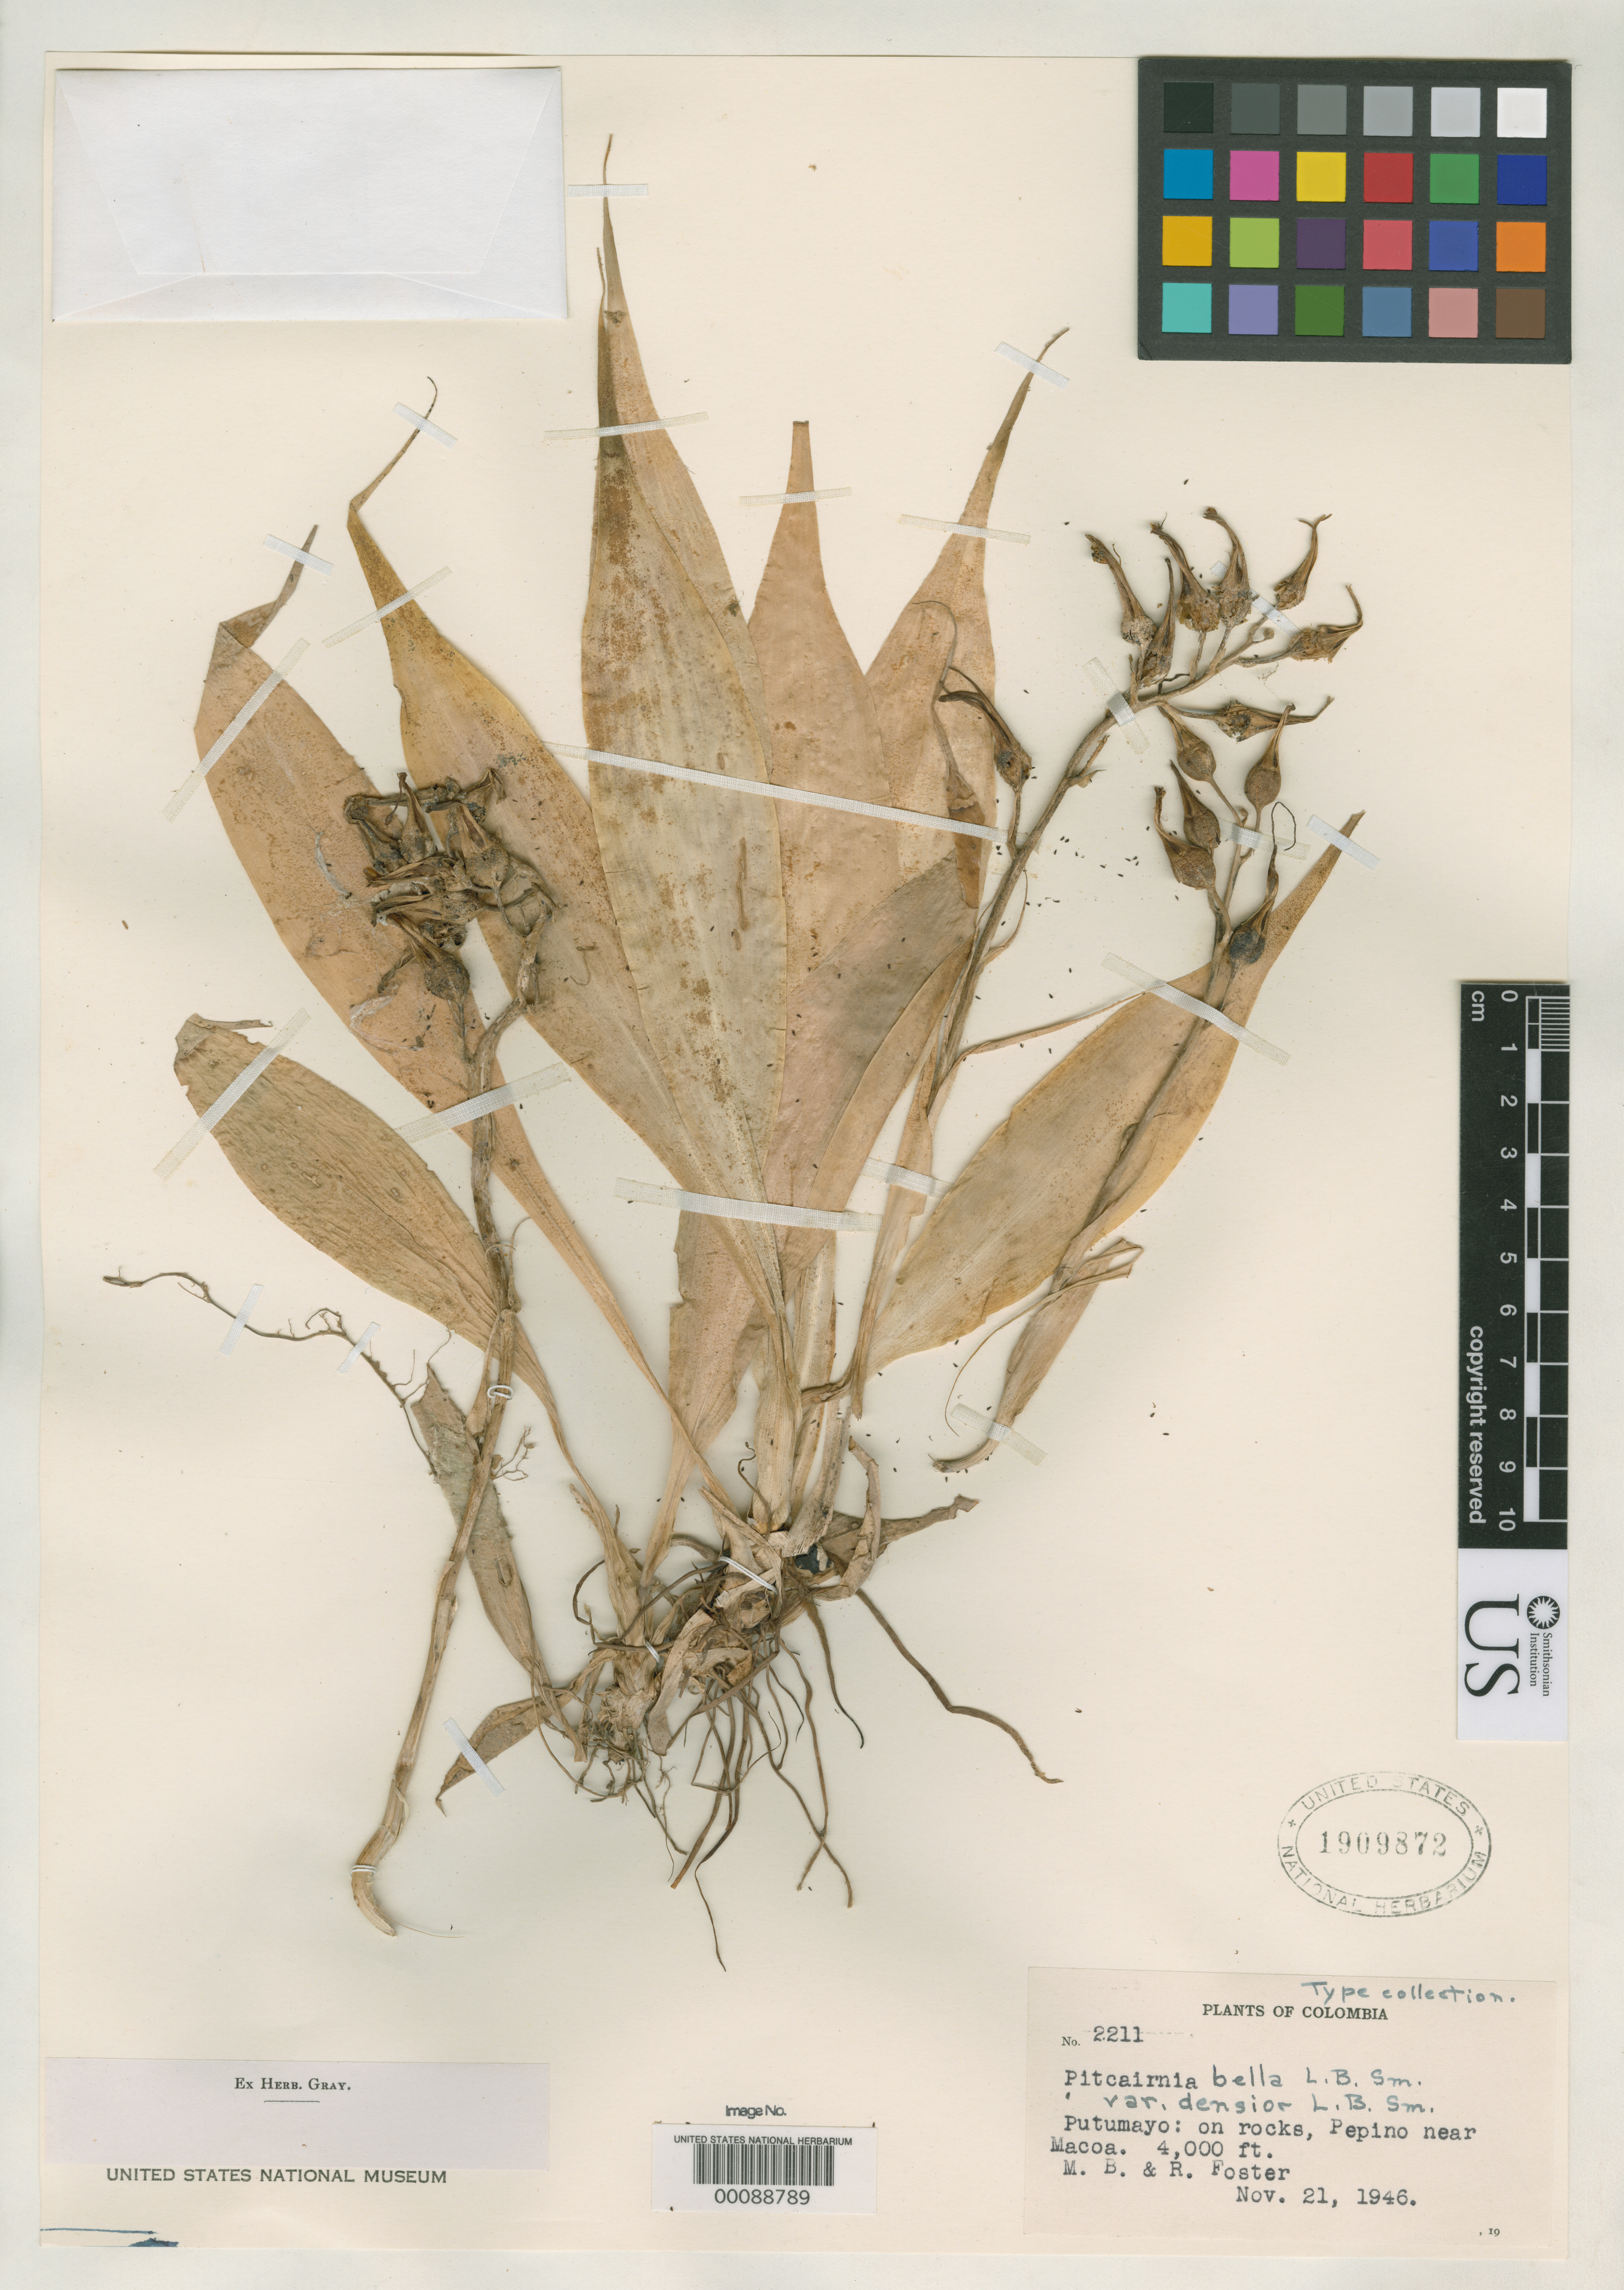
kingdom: Plantae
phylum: Tracheophyta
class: Liliopsida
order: Poales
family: Bromeliaceae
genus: Pitcairnia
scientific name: Pitcairnia bella var. densior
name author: L.B. Sm.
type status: Isotype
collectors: M. B. Foster & R. C. Foster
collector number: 2211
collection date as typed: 21 Nov 1946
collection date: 1946-11-21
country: Colombia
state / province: Putumayo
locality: Pepino near Mocoa.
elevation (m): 1219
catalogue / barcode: US 1909872